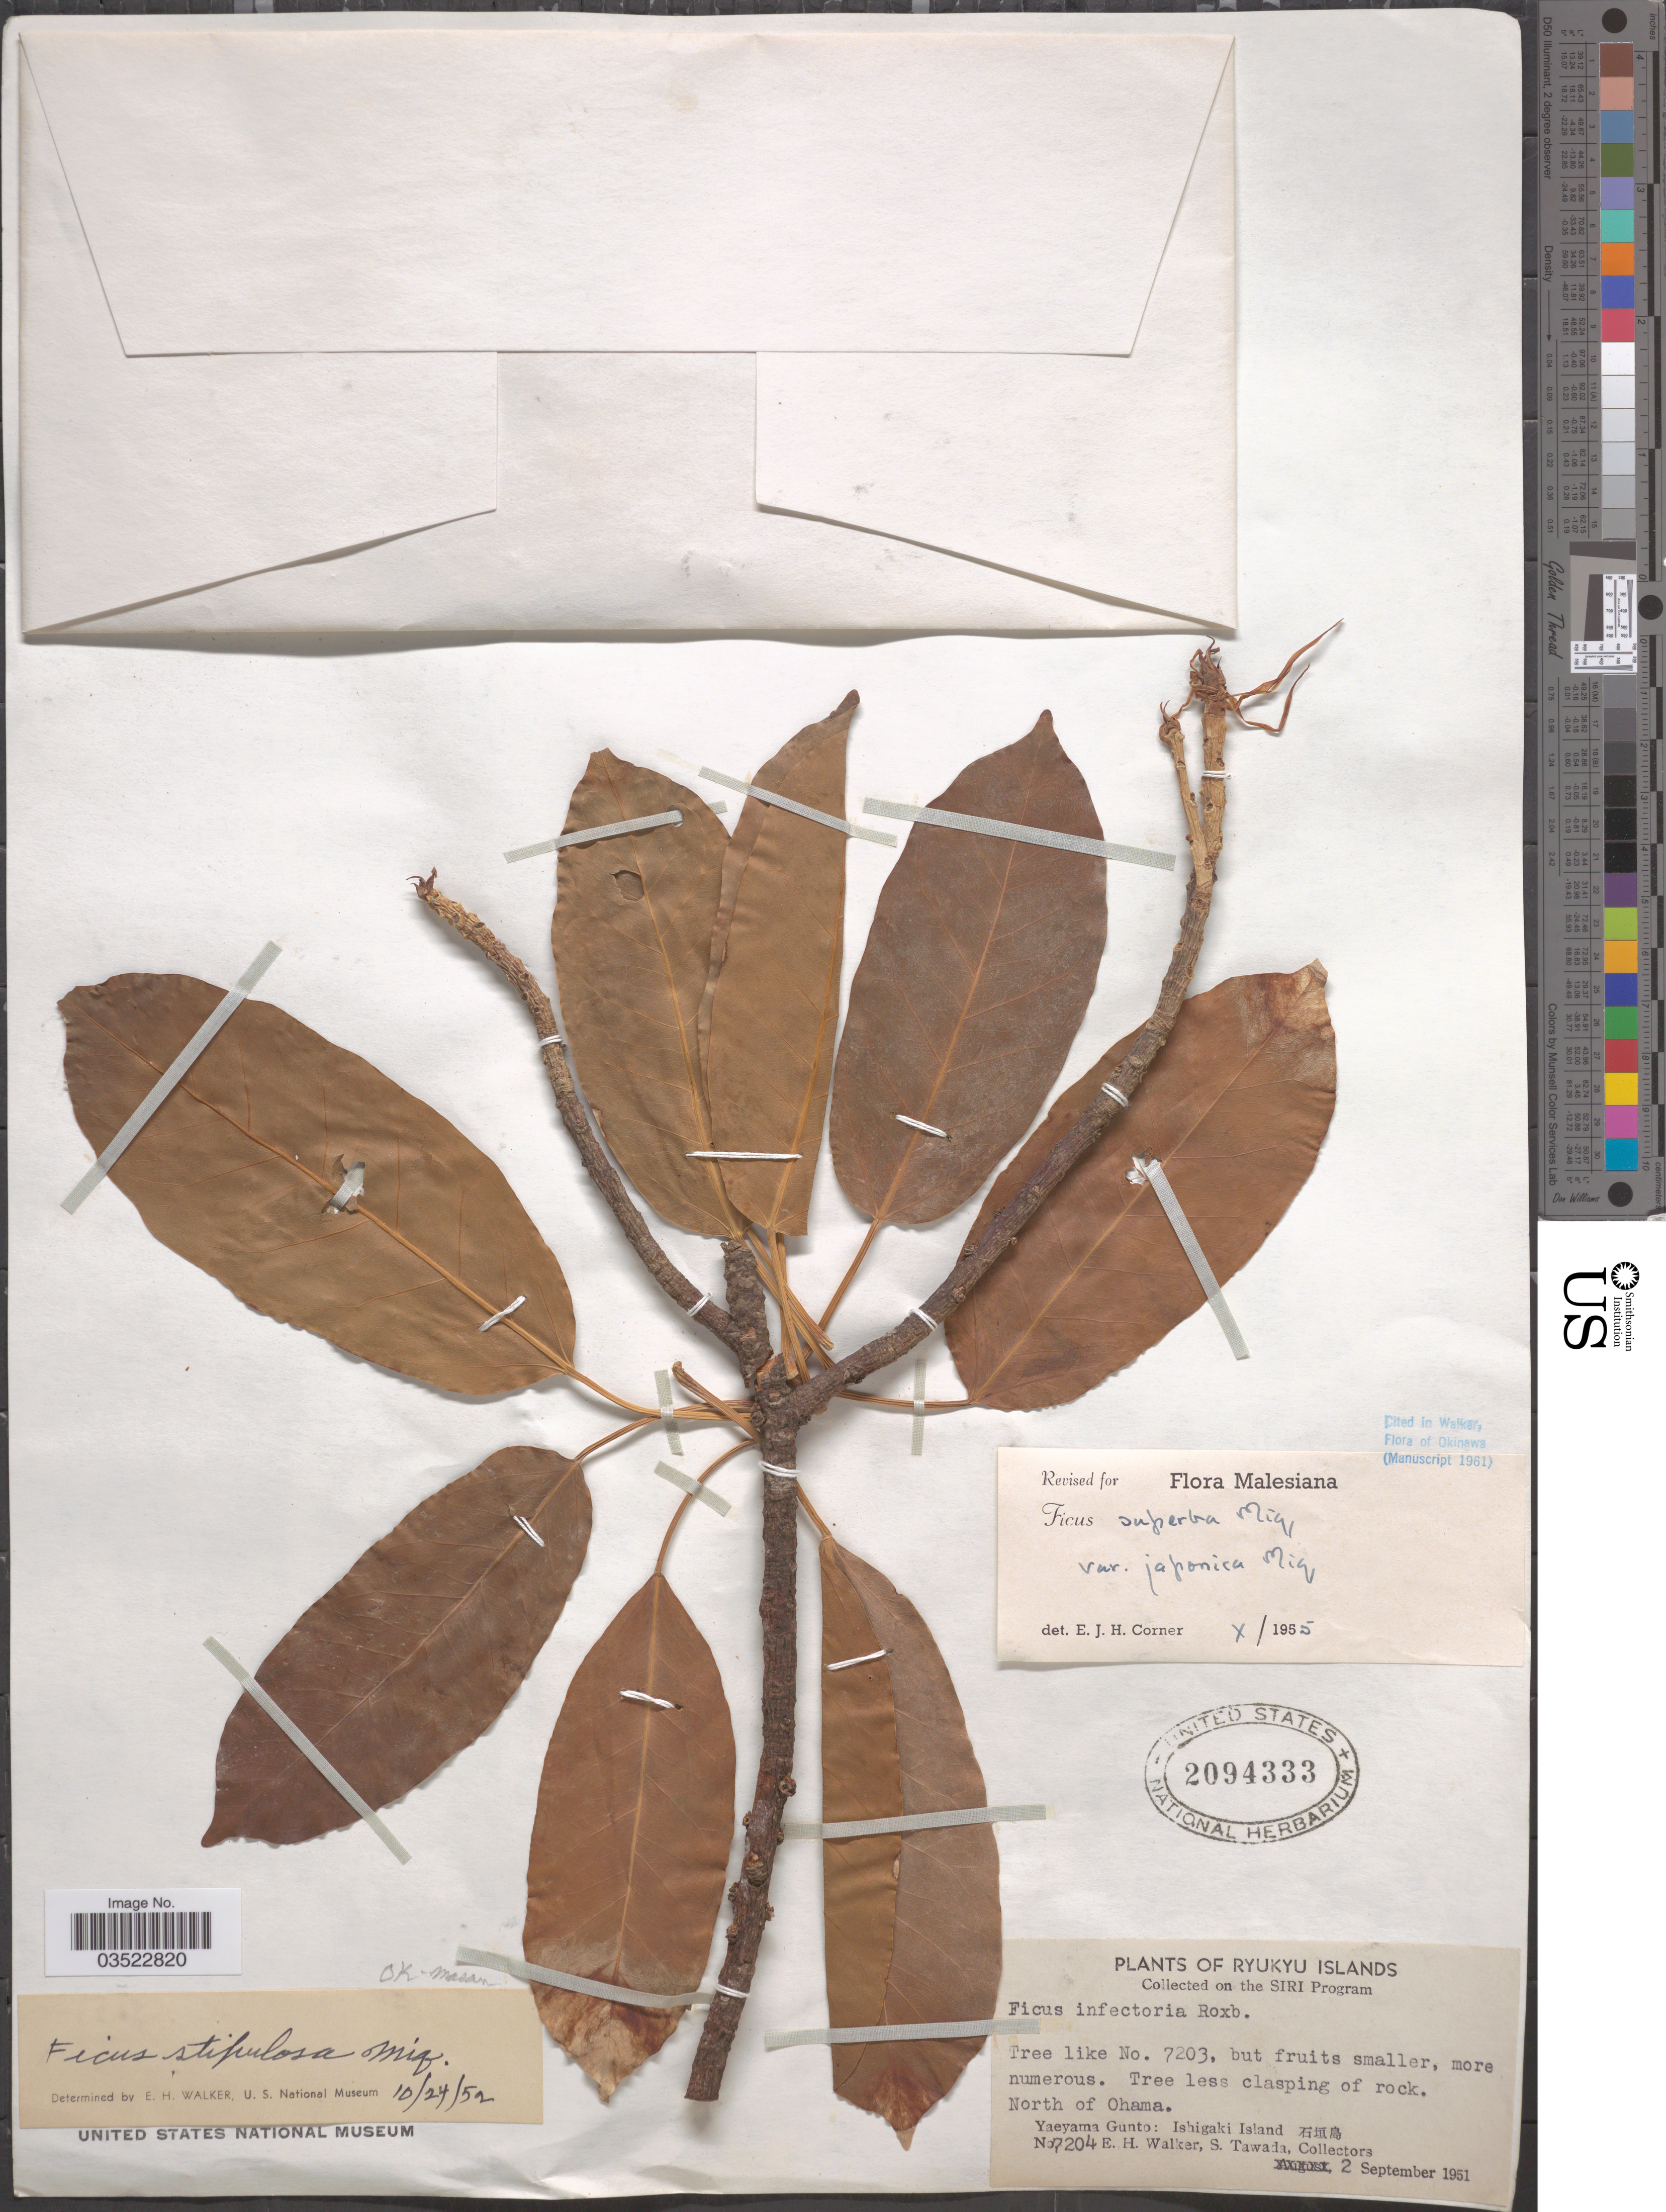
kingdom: Plantae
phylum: Tracheophyta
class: Magnoliopsida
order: Rosales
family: Moraceae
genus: Ficus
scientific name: Ficus superba var. japonica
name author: Miq.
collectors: E. H. Walker & S. Tawada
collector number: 7204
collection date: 1951-09-02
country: Japan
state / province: Okinawa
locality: Ryukyu Islands. North of Ohama. Yaeyama Gunto: Ishigaki Island X.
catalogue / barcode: US 2094333